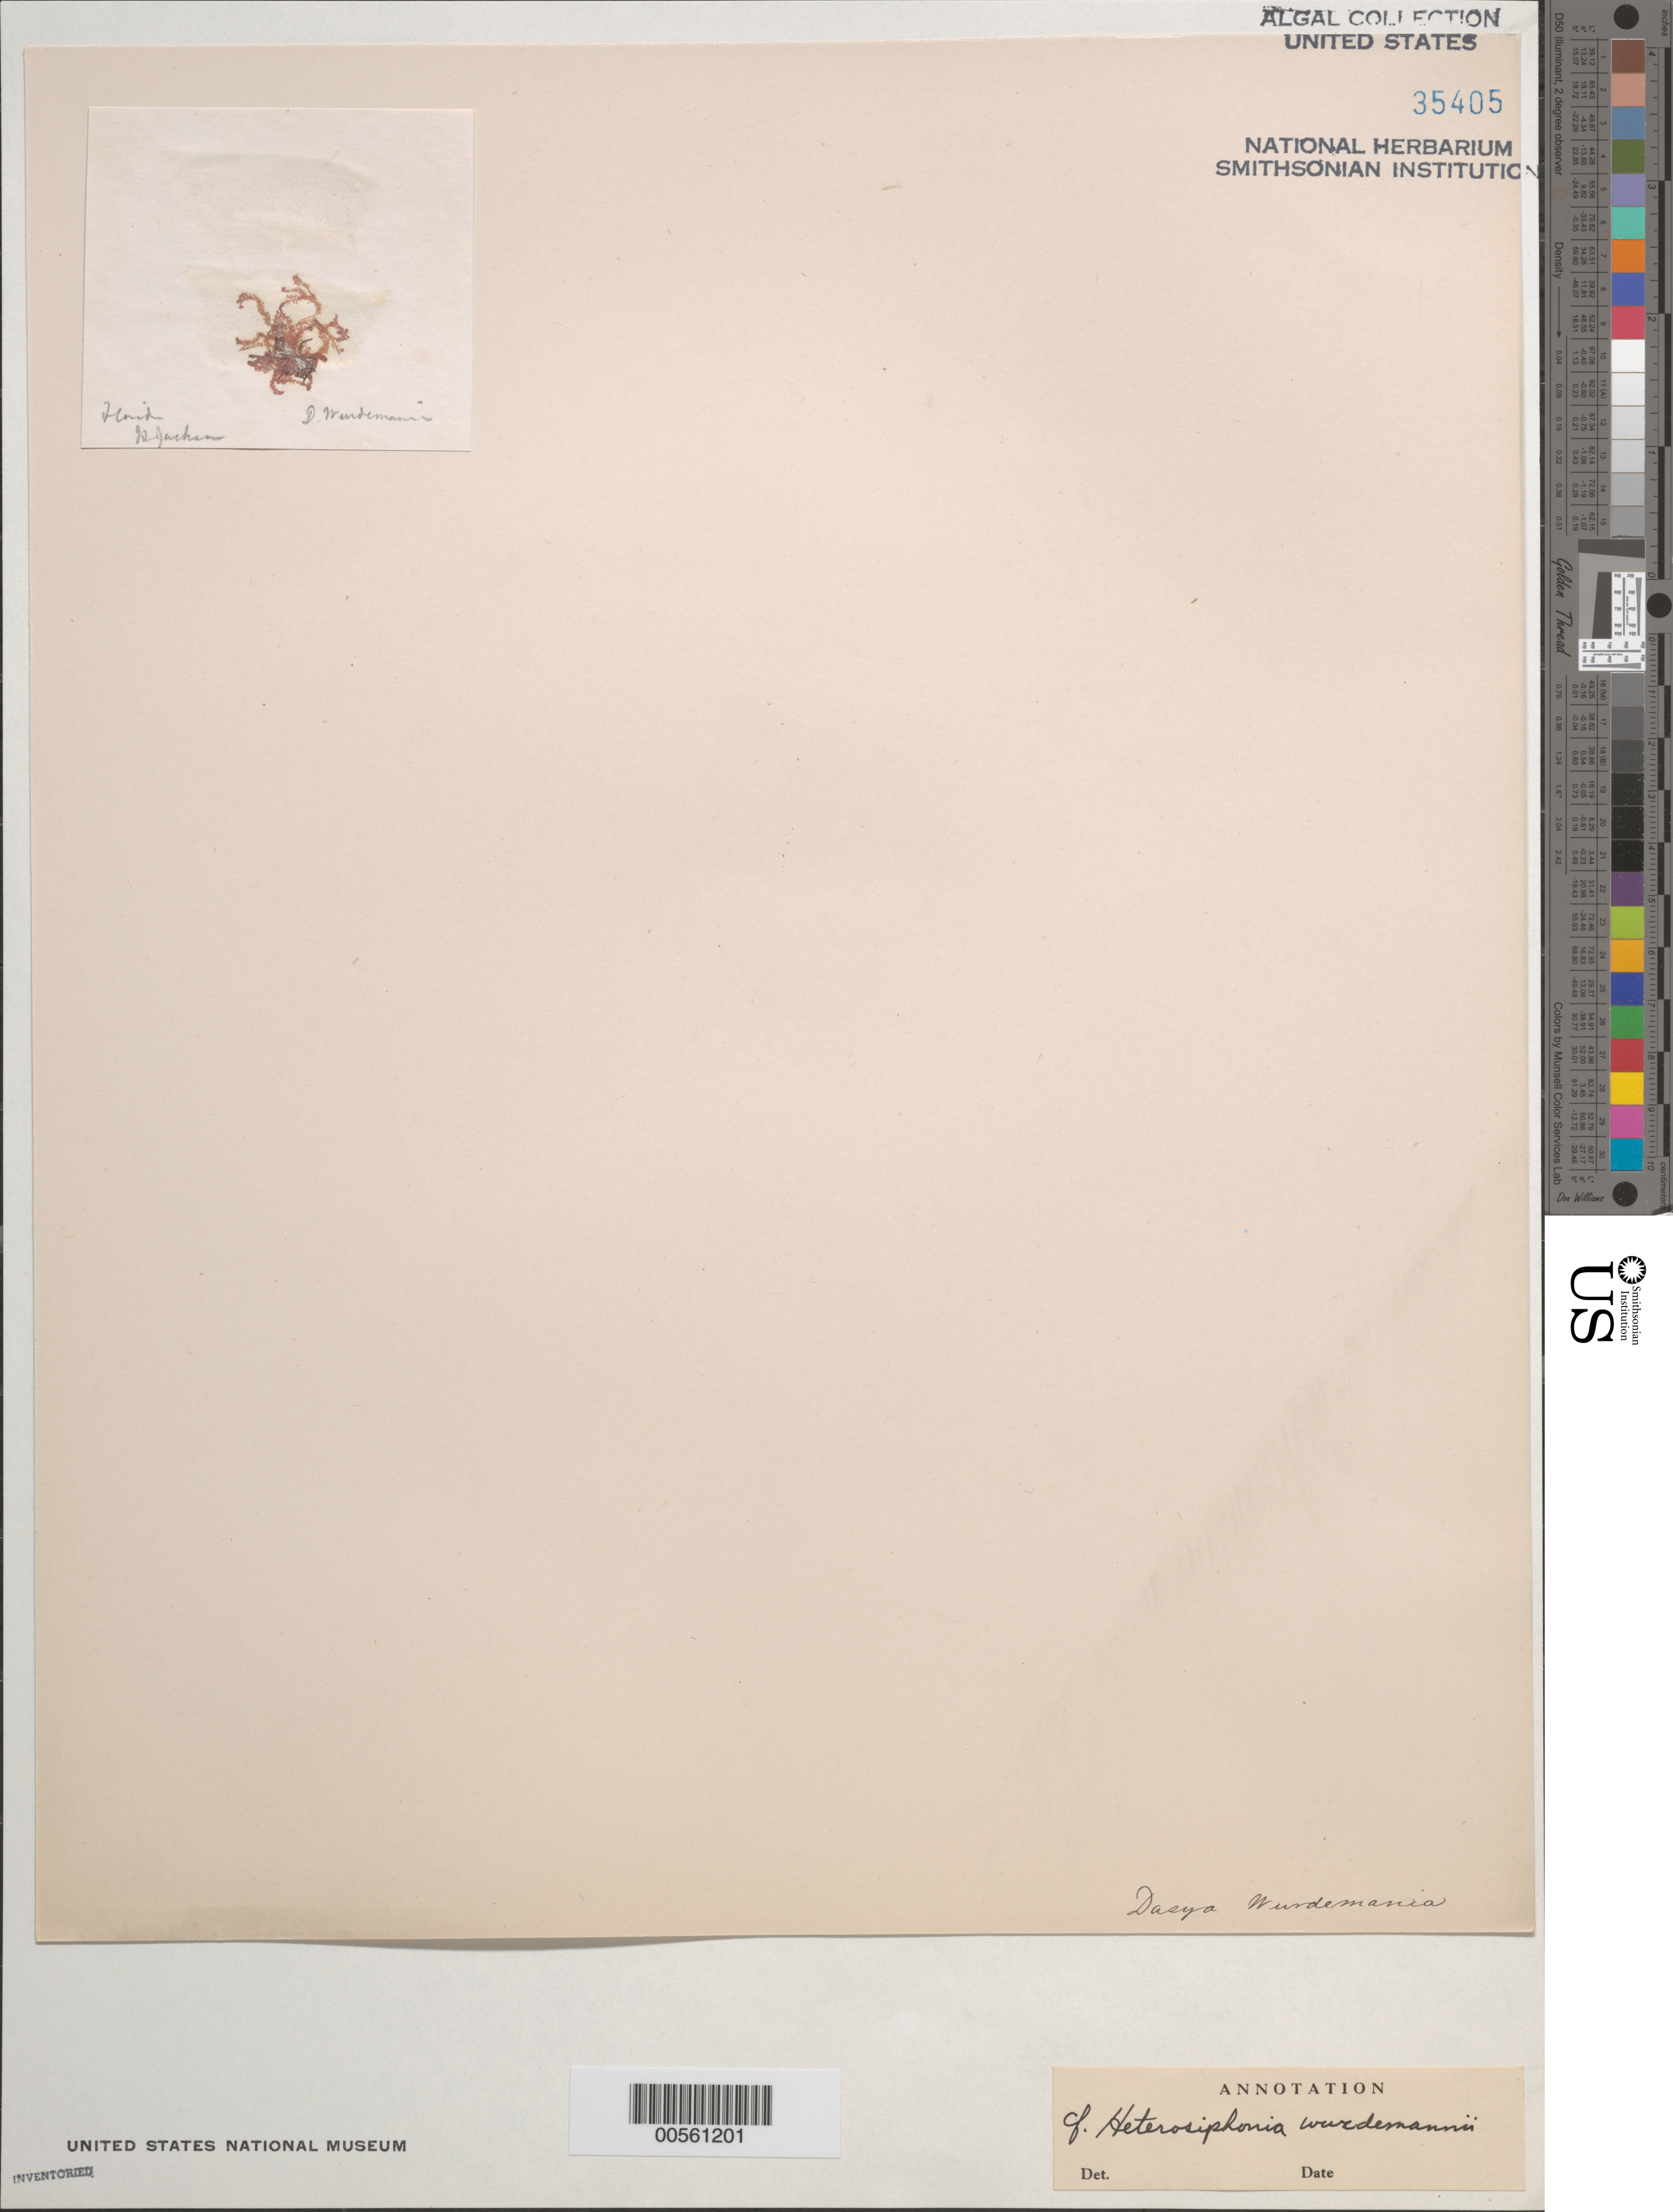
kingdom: Plantae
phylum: Rhodophyta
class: Florideophyceae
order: Ceramiales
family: Dasyaceae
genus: Heterosiphonia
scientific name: Heterosiphonia crispella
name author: (C. Agardh) M.J. Wynne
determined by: Algae name updating Project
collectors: H. Jackson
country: United States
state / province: Florida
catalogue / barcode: US 35405